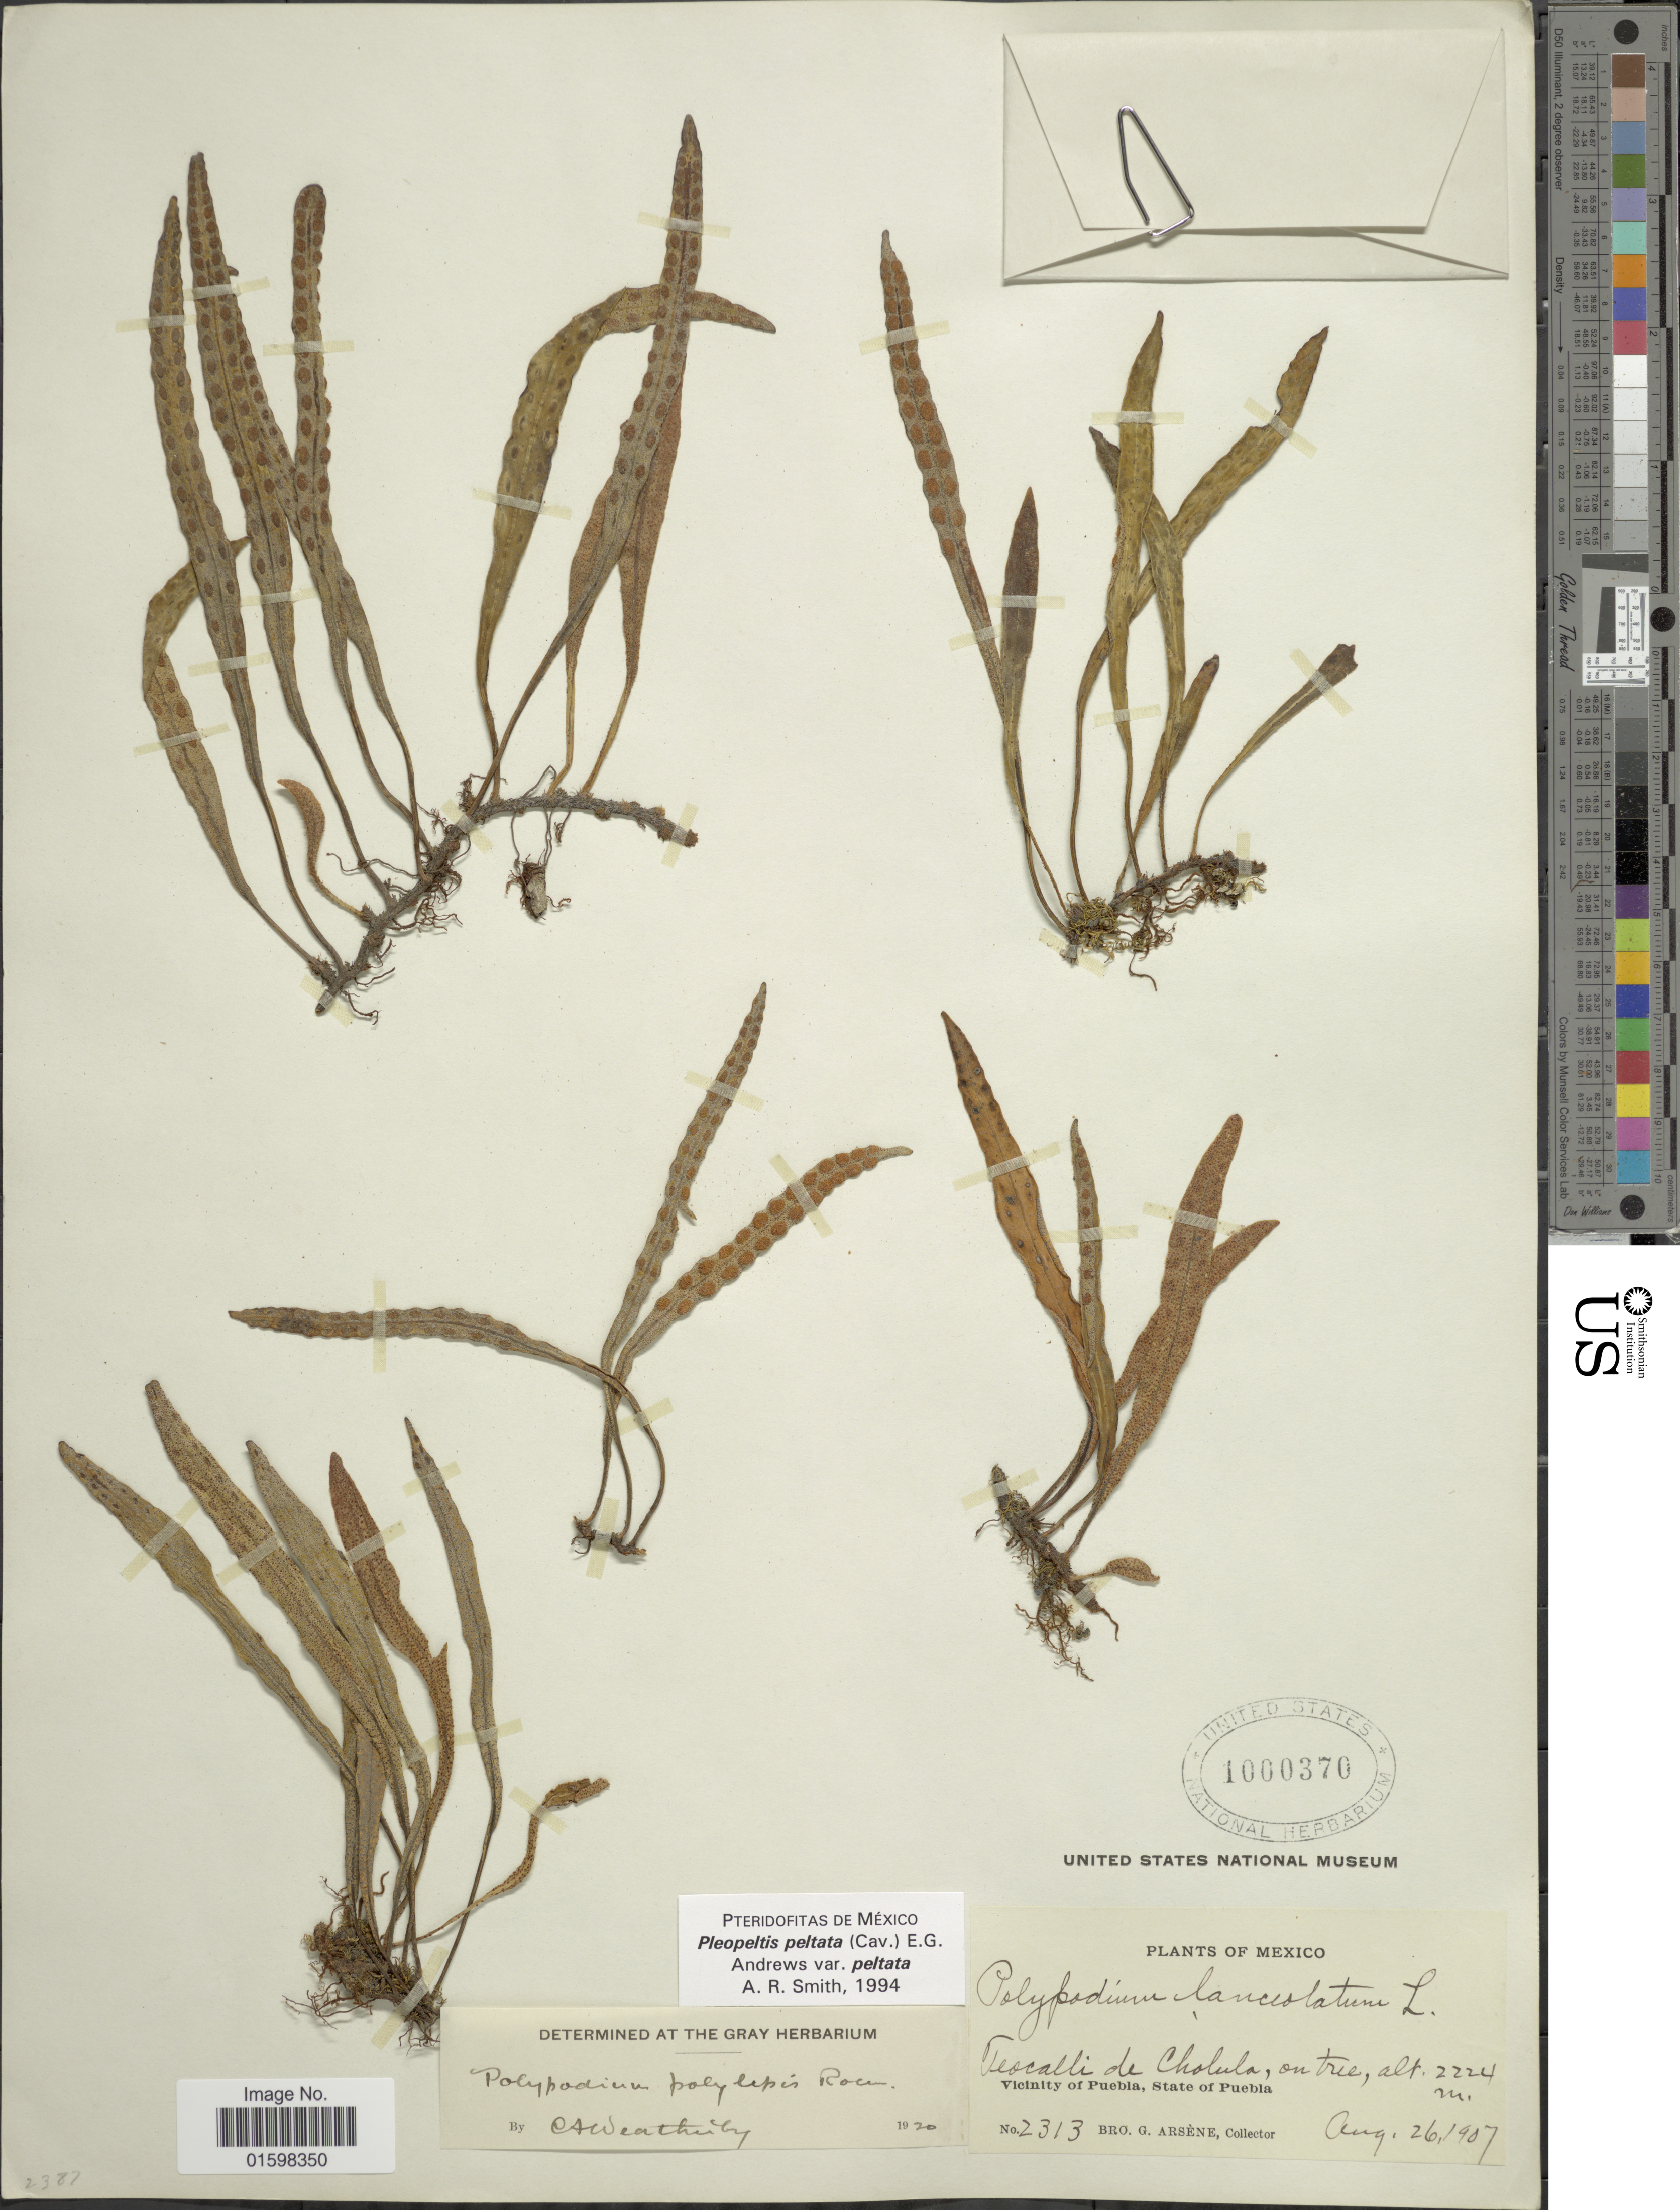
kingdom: Plantae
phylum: Tracheophyta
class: Polypodiopsida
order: Polypodiales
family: Polypodiaceae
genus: Pleopeltis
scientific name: Pleopeltis polylepis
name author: (Roem. ex Kunze) T. Moore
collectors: Bro. G. Arsène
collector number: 2313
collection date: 1907-08-26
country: Mexico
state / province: Puebla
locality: Teocalli de Cholula, Vicinity of Puebla, State of Puebla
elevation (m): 2224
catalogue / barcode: US 1000370